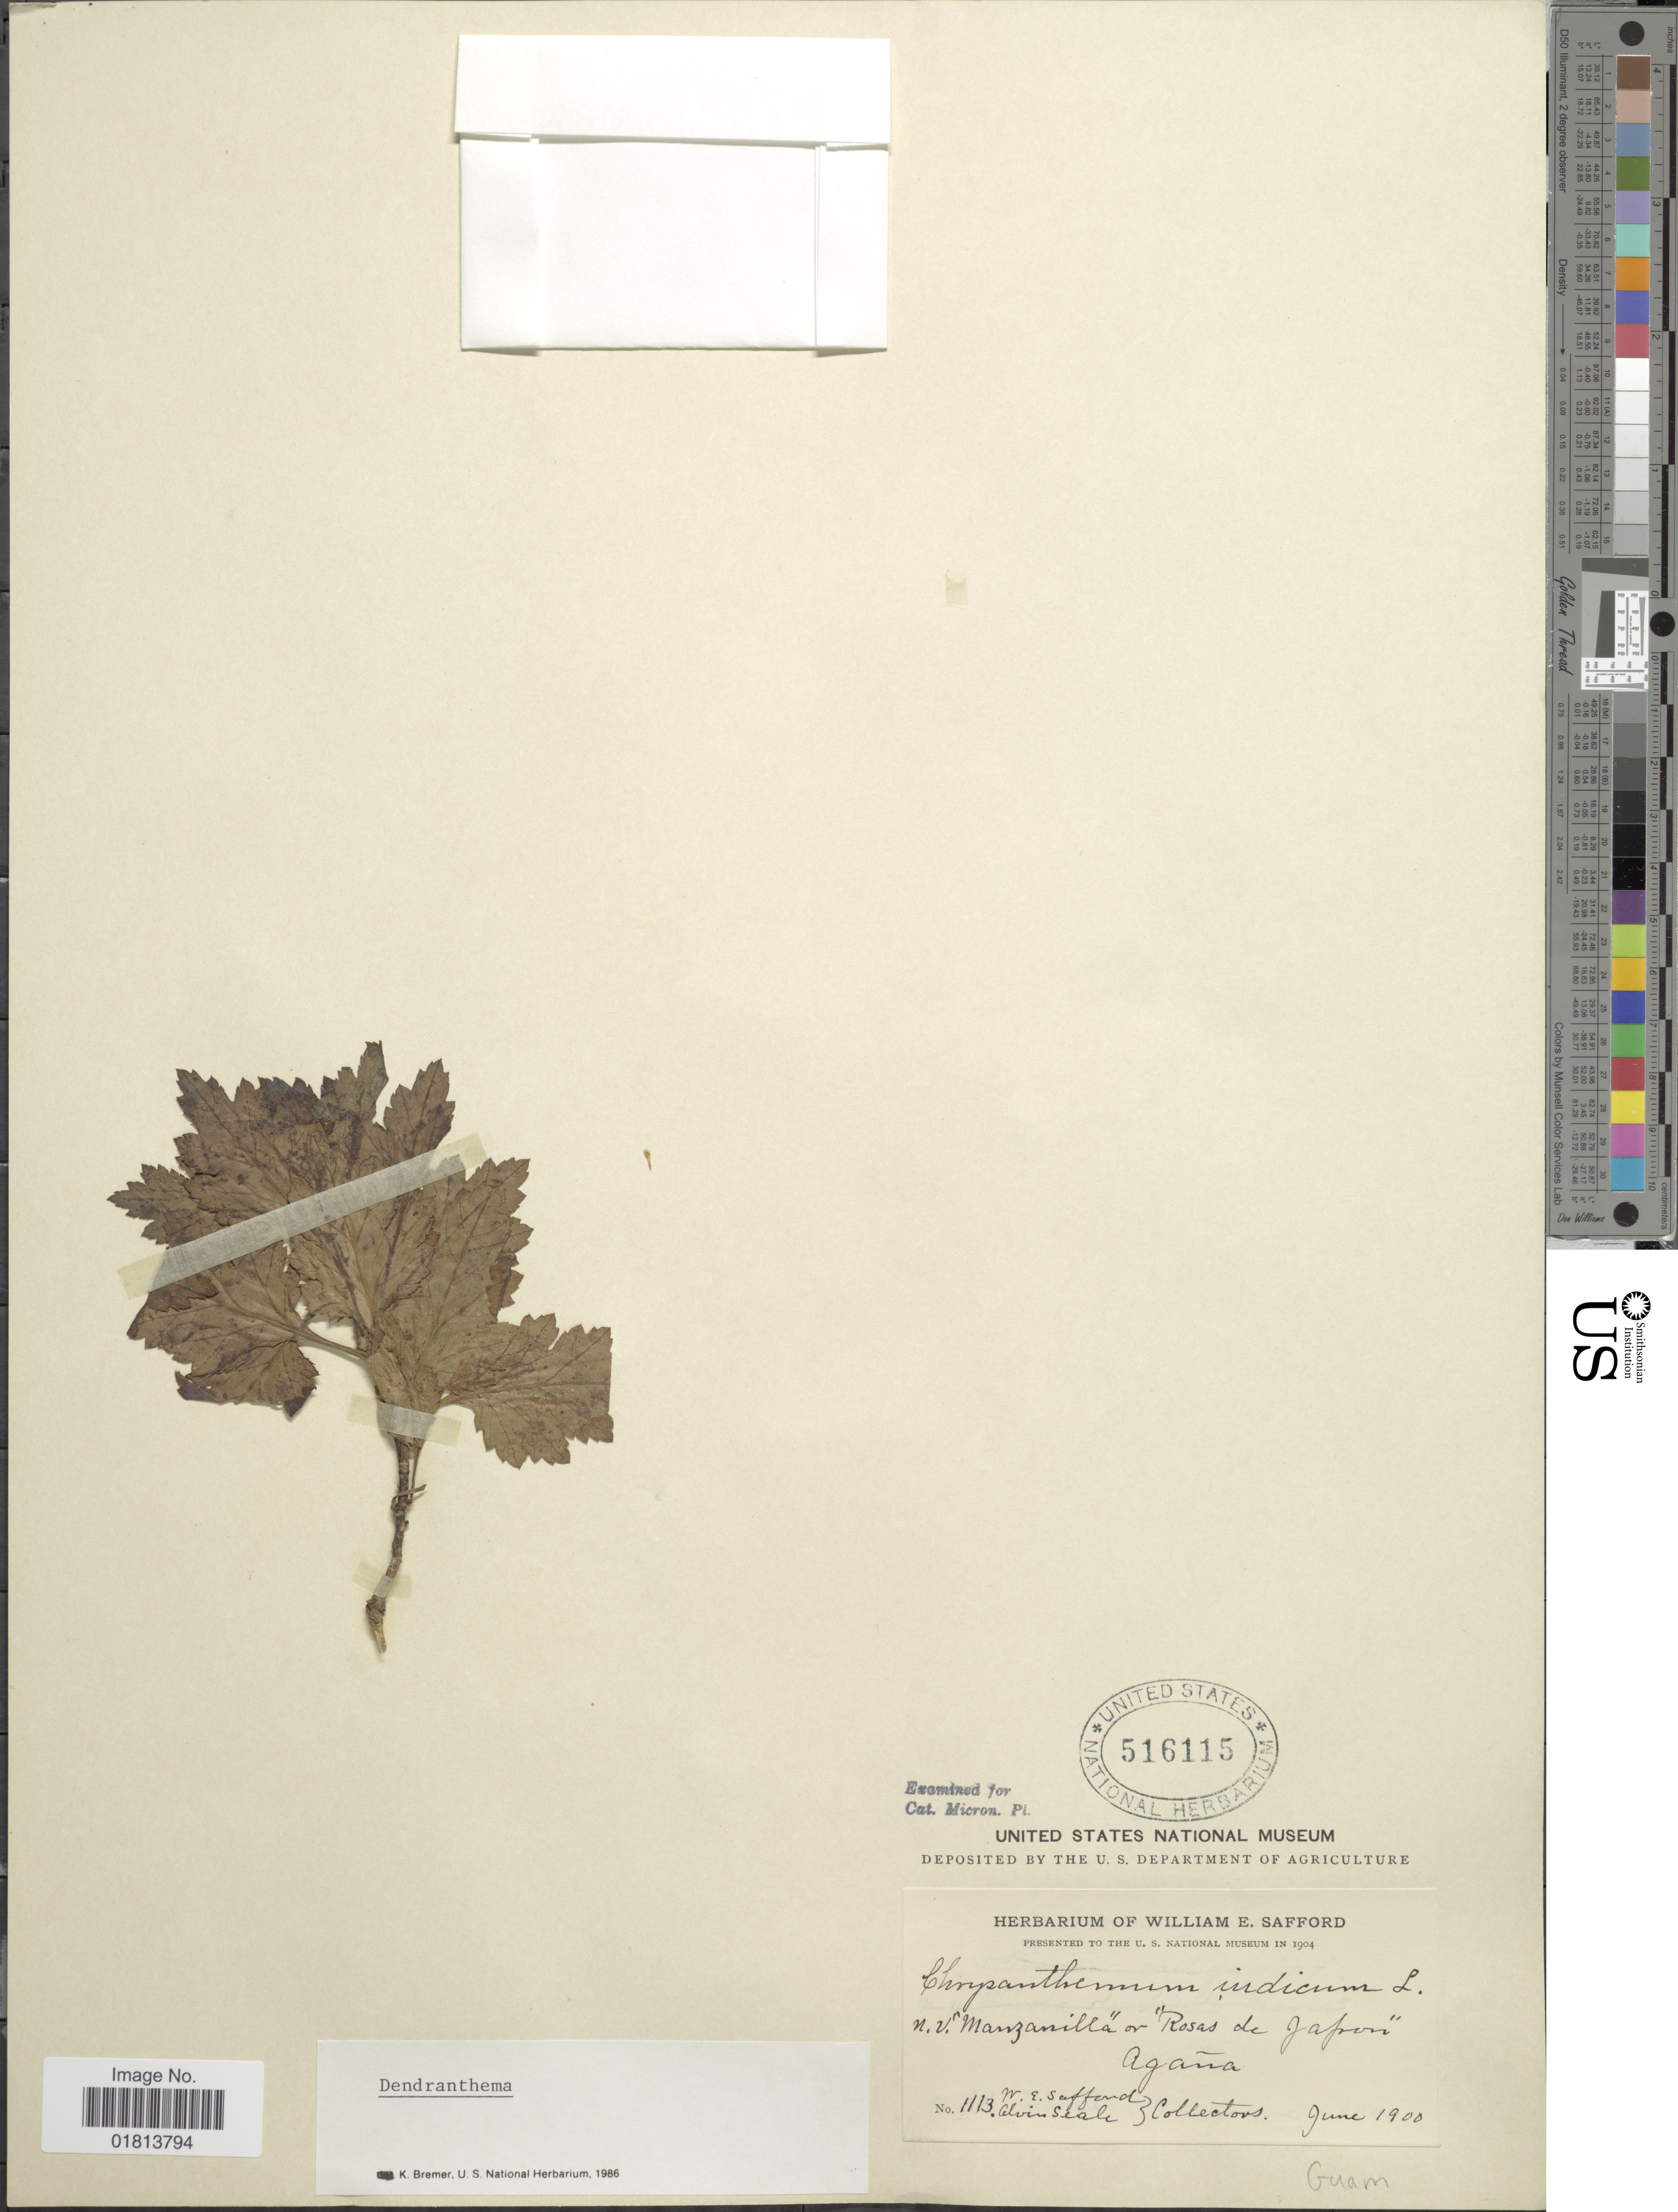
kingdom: Plantae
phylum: Tracheophyta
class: Magnoliopsida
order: Asterales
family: Asteraceae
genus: Dendranthema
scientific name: Dendranthema indicum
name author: (L.) Des Moul.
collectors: W. E. Safford & A. Seale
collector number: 1113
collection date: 1900-06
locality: N. V. Manzanilla or Rosas de Japon, Agana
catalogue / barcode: US 516115